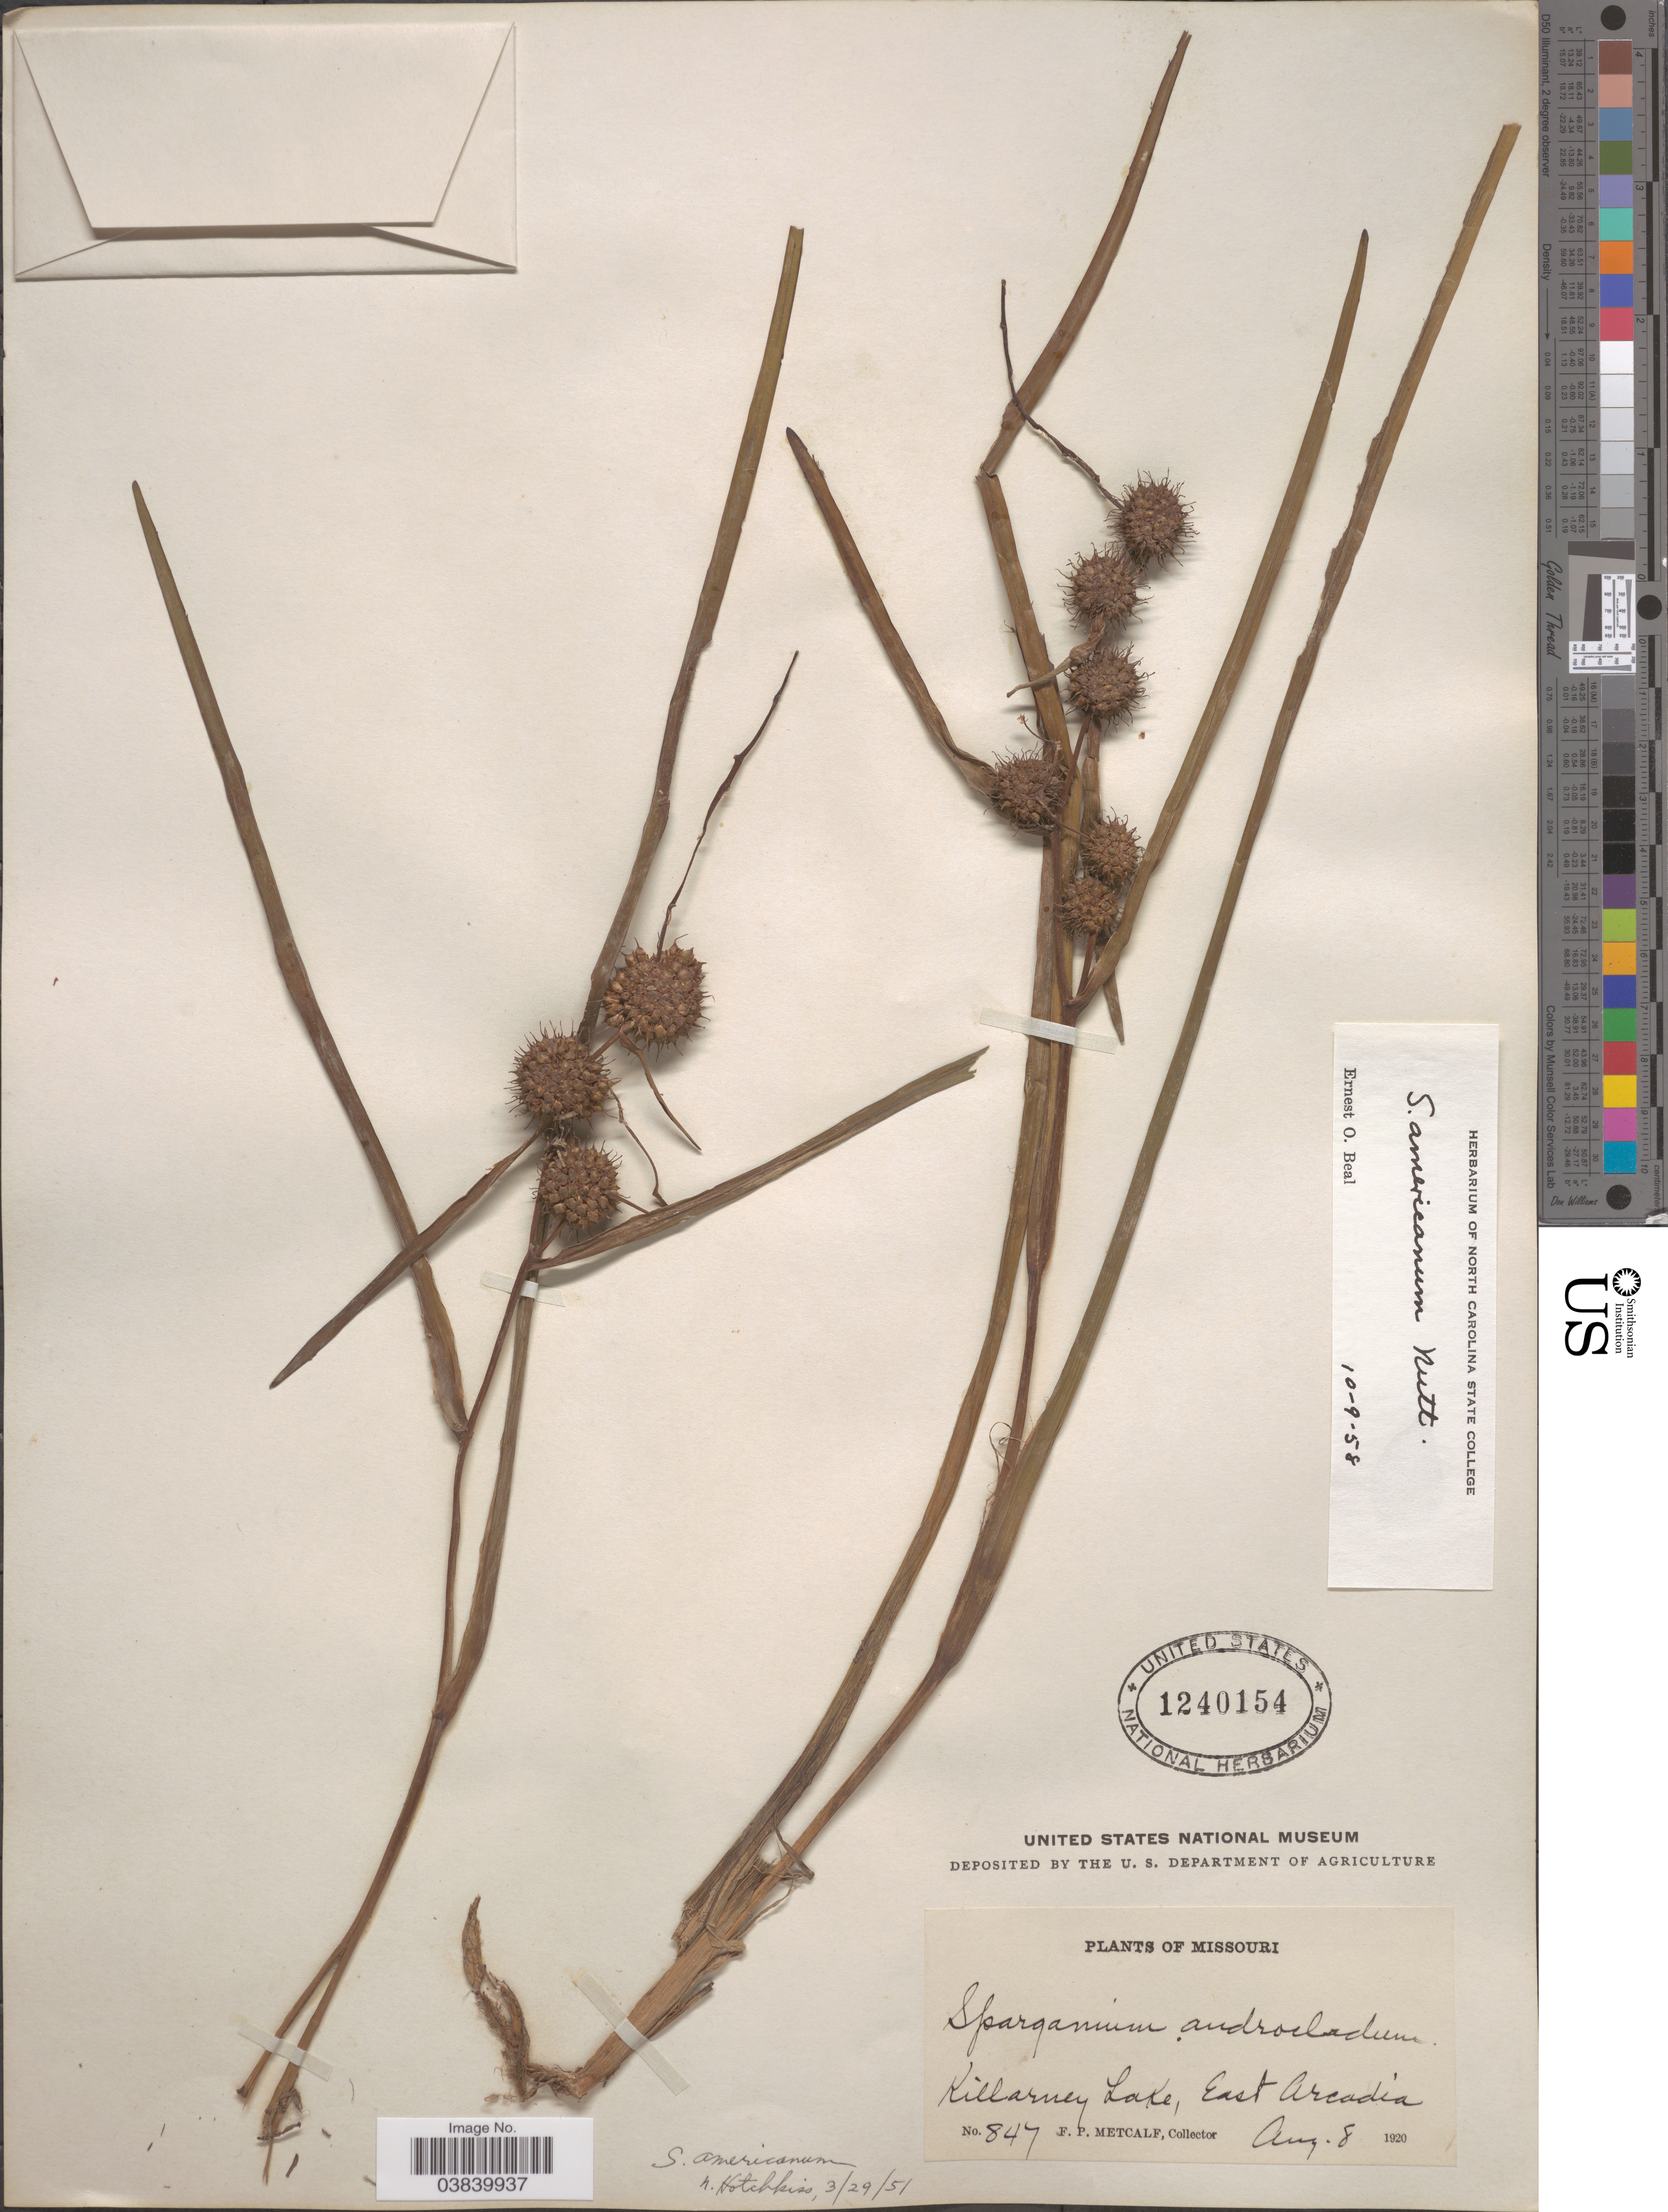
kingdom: Plantae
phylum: Tracheophyta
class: Liliopsida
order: Poales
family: Typhaceae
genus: Sparganium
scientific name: Sparganium americanum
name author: Nutt.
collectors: F. Metcalf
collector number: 847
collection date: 1920-08-08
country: United States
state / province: Missouri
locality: Killarney Lake, East Arcadia.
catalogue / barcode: US 1240154